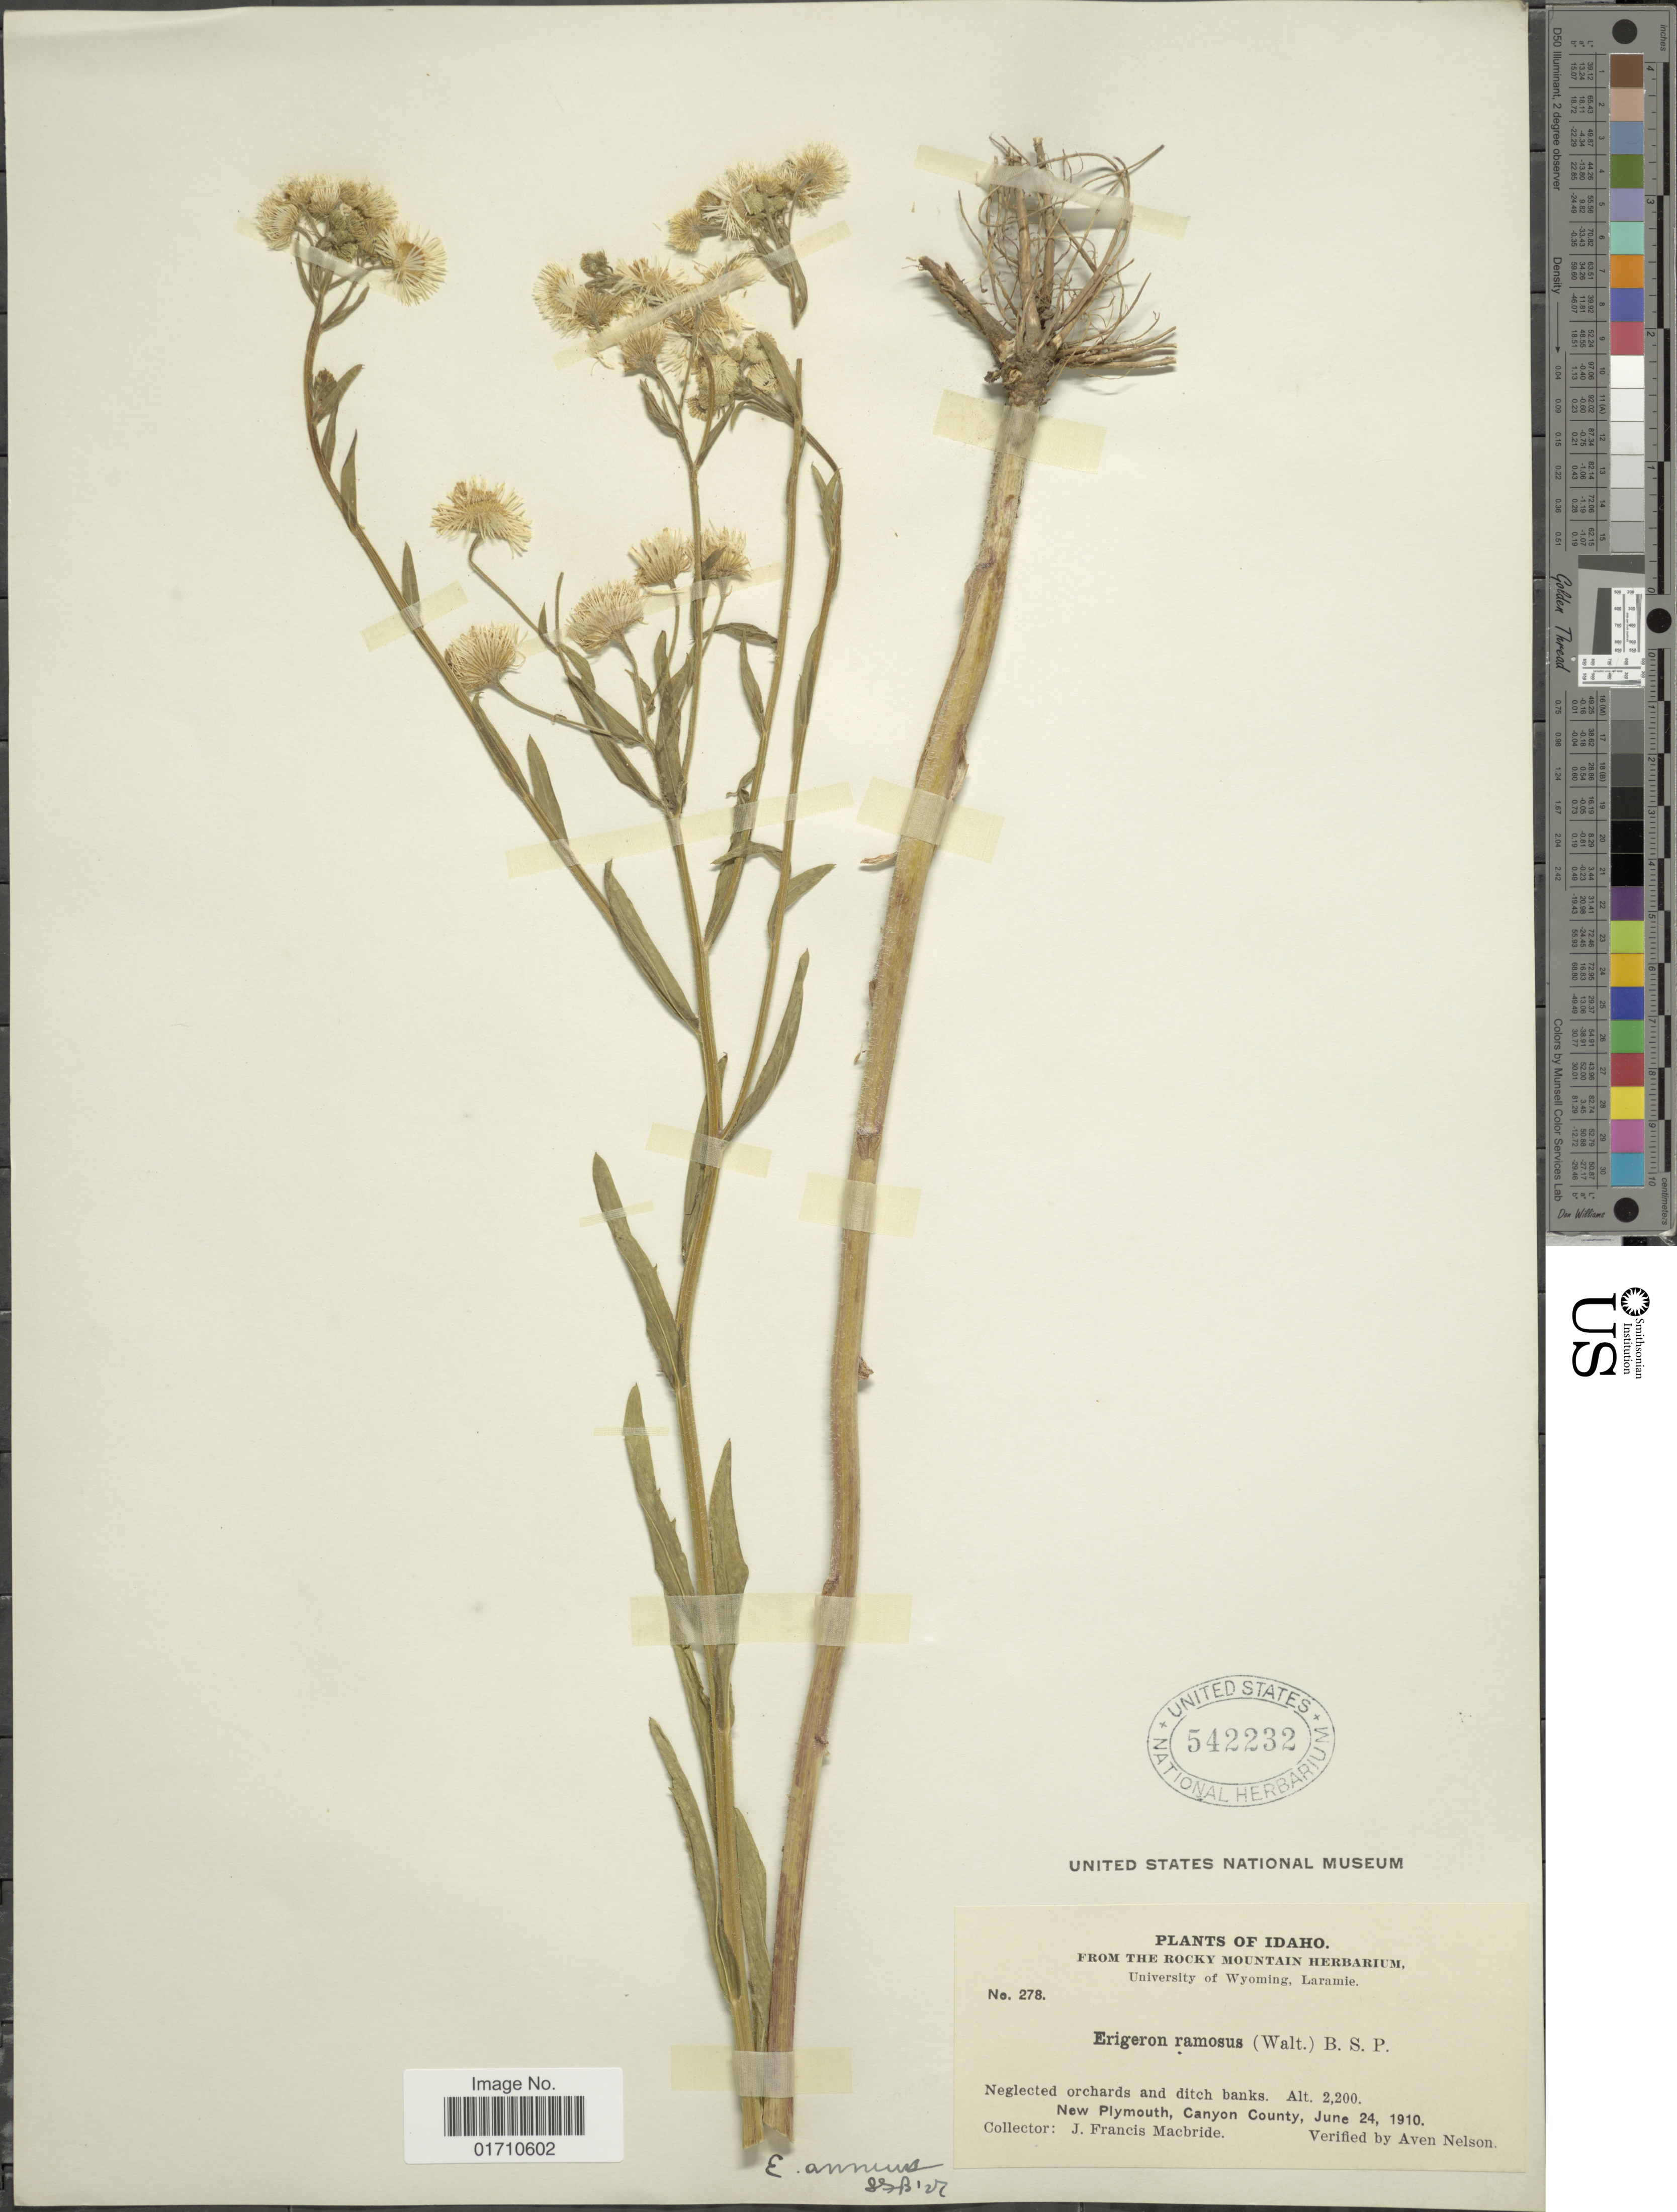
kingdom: Plantae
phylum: Tracheophyta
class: Magnoliopsida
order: Asterales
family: Asteraceae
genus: Erigeron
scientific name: Erigeron annuus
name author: (L.) Pers.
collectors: J. F. Macbride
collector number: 278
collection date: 1910-06-24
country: United States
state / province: Idaho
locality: Neglected orchards and ditch banks. New Plymouth, Canyon County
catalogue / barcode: US 542232